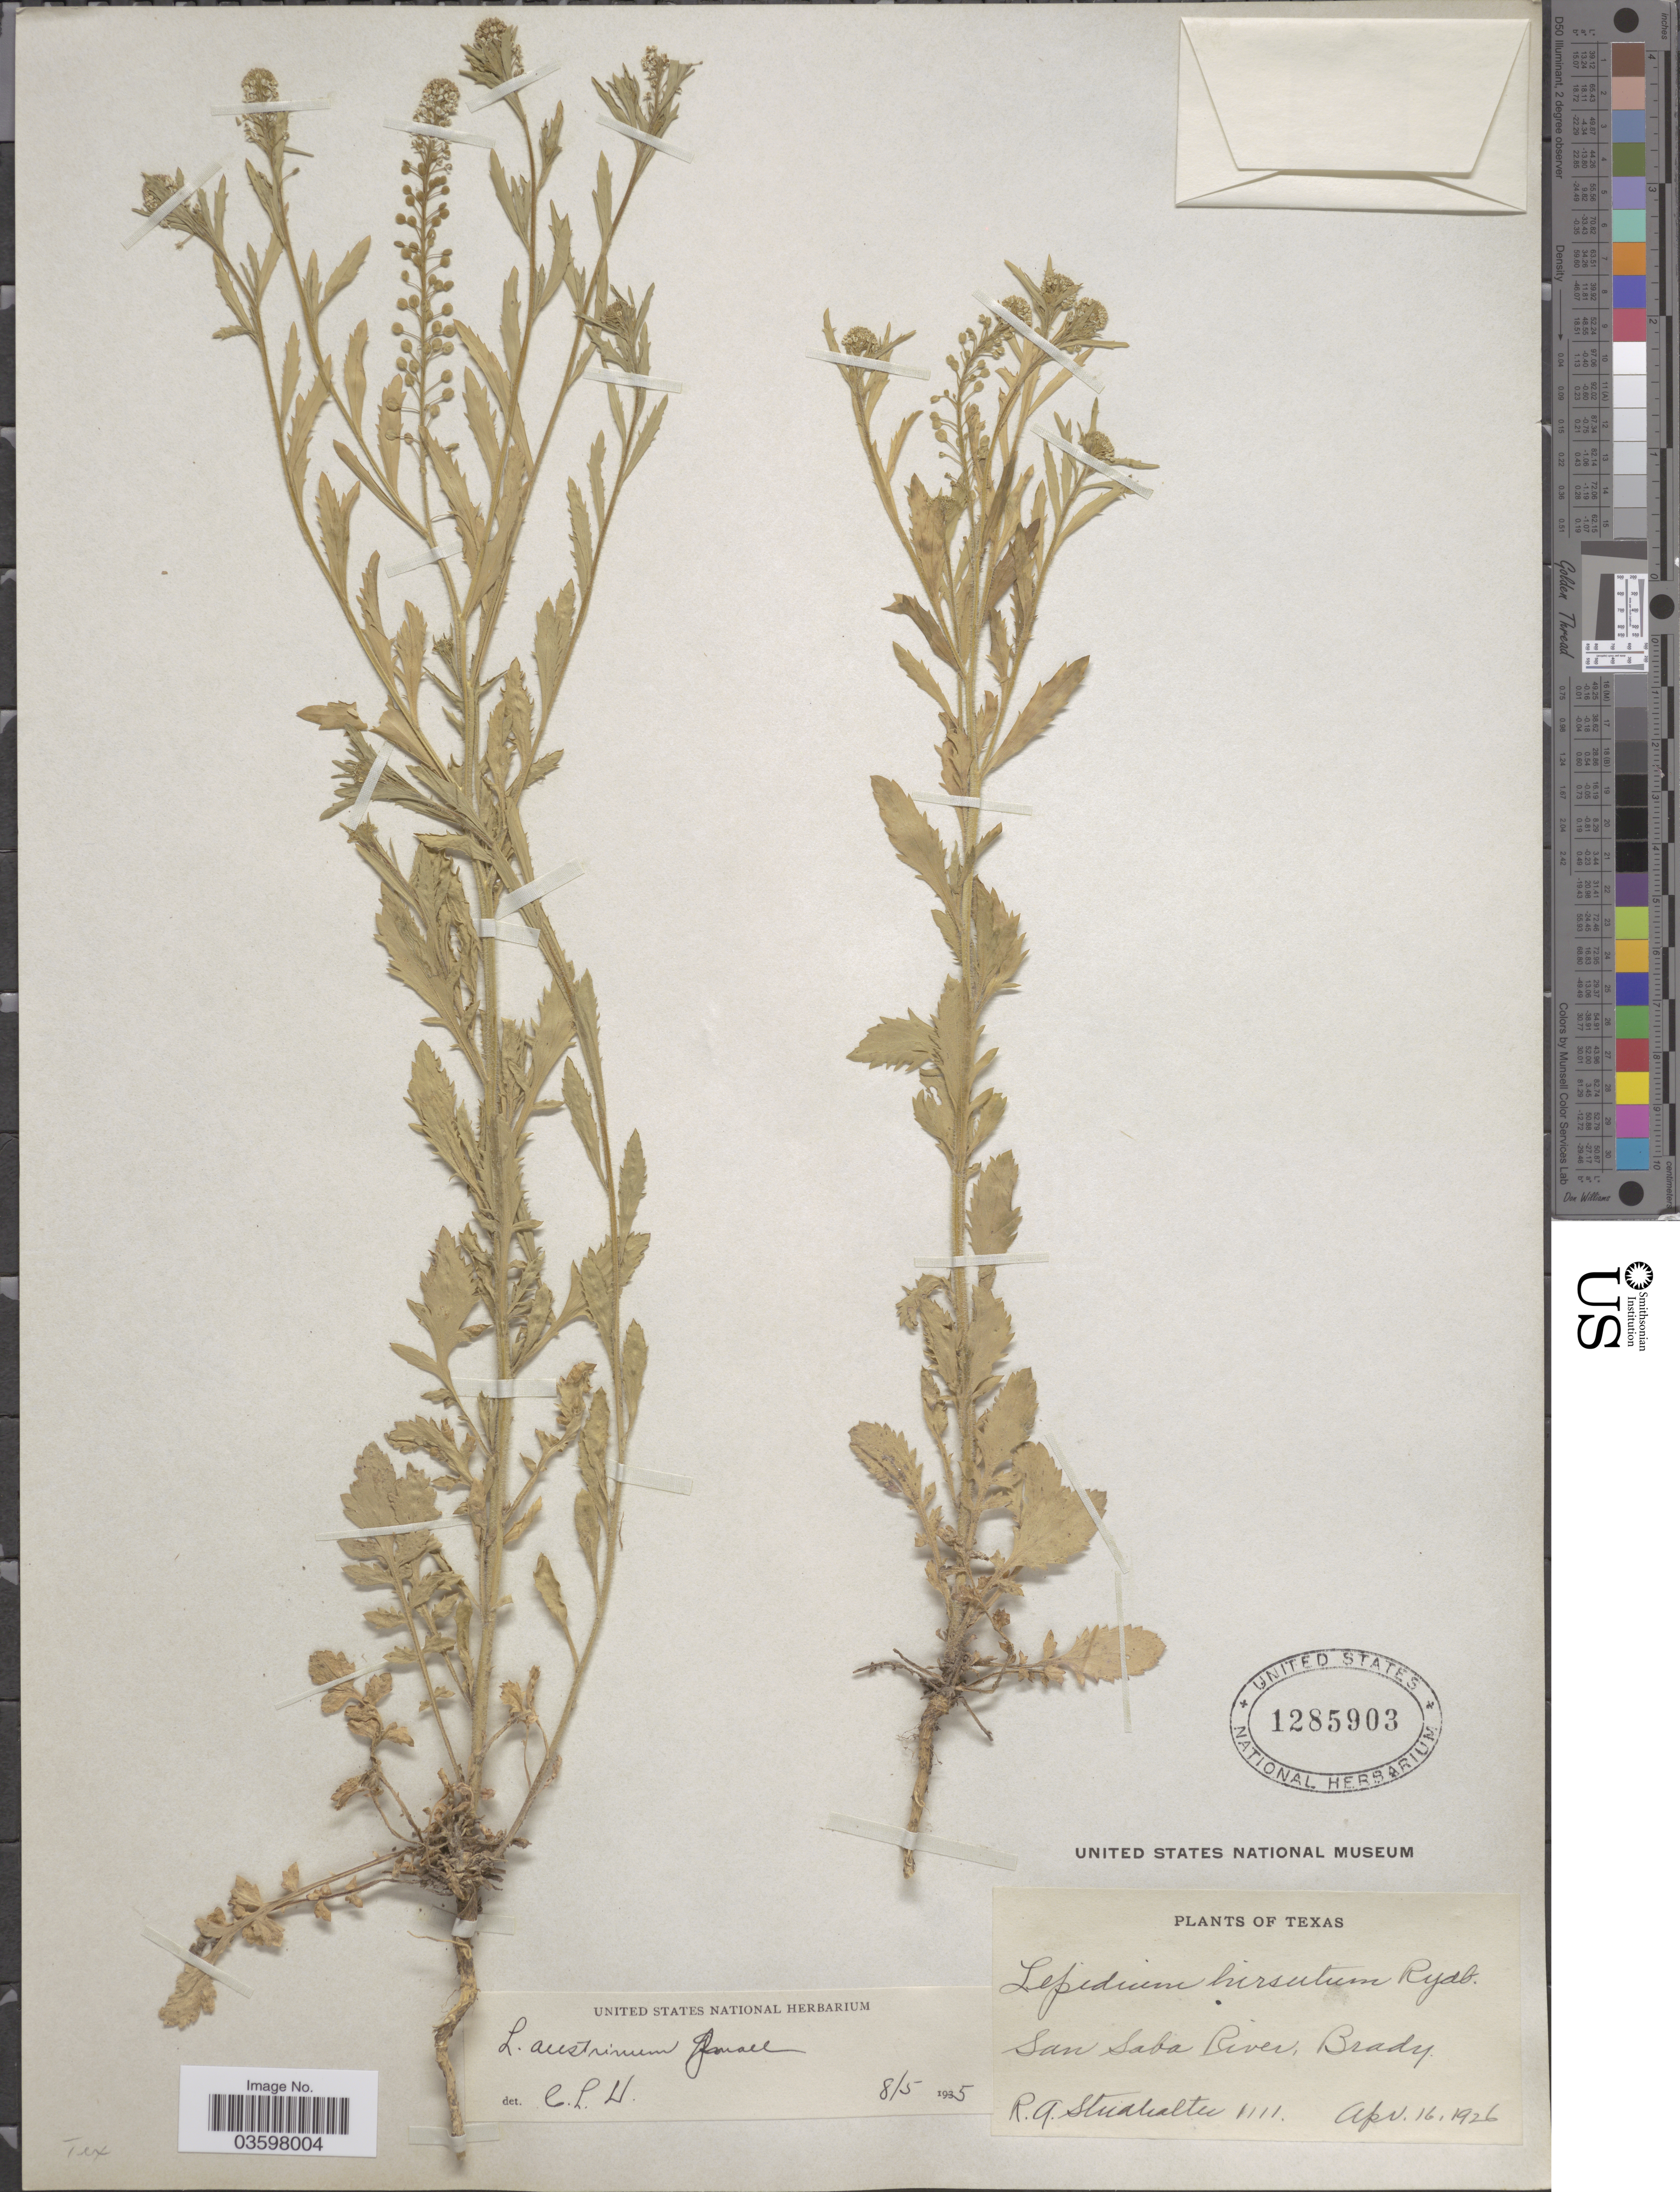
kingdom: Plantae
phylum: Tracheophyta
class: Magnoliopsida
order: Brassicales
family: Brassicaceae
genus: Lepidium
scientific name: Lepidium austrinum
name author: Small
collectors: R. Studhalter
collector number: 1111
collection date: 1926-04-16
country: United States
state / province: Texas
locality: San Saba River, Brady.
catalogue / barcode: US 1285903